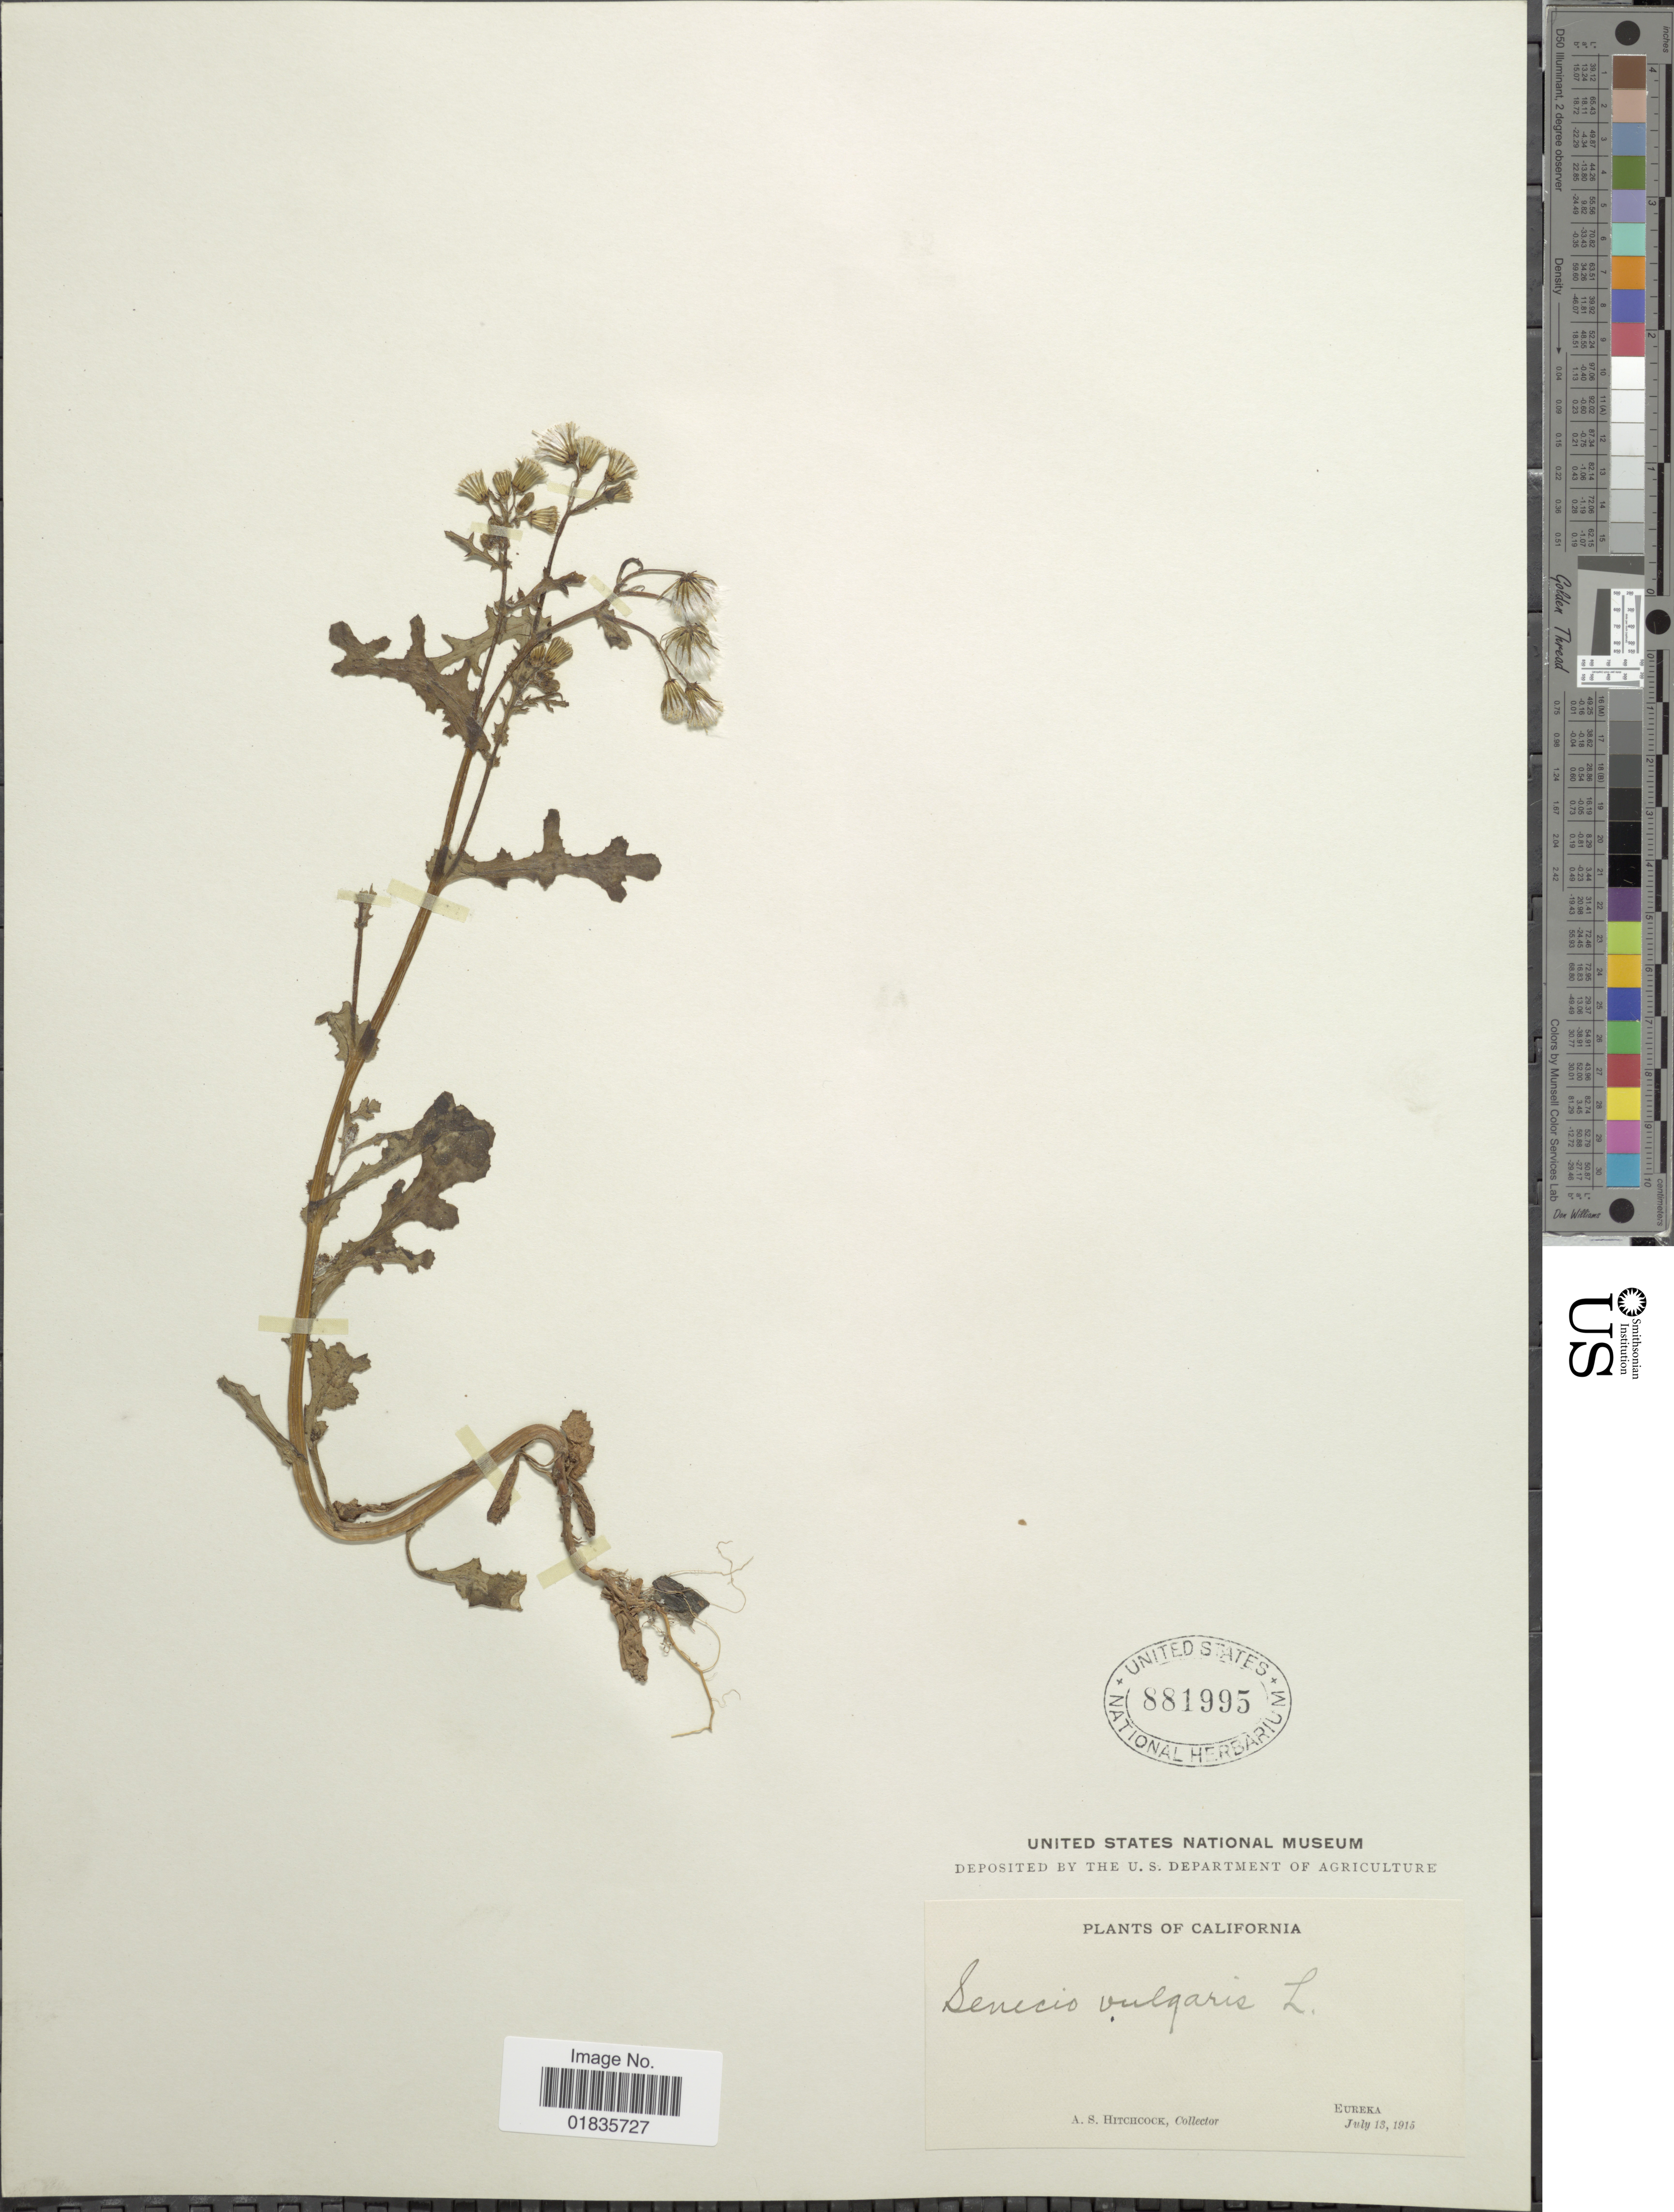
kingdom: Plantae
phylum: Tracheophyta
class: Magnoliopsida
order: Asterales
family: Asteraceae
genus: Senecio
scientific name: Senecio vulgaris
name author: L.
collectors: A. S. Hitchcock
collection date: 1915-07-13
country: United States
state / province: California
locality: Eureka.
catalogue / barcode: US 881995